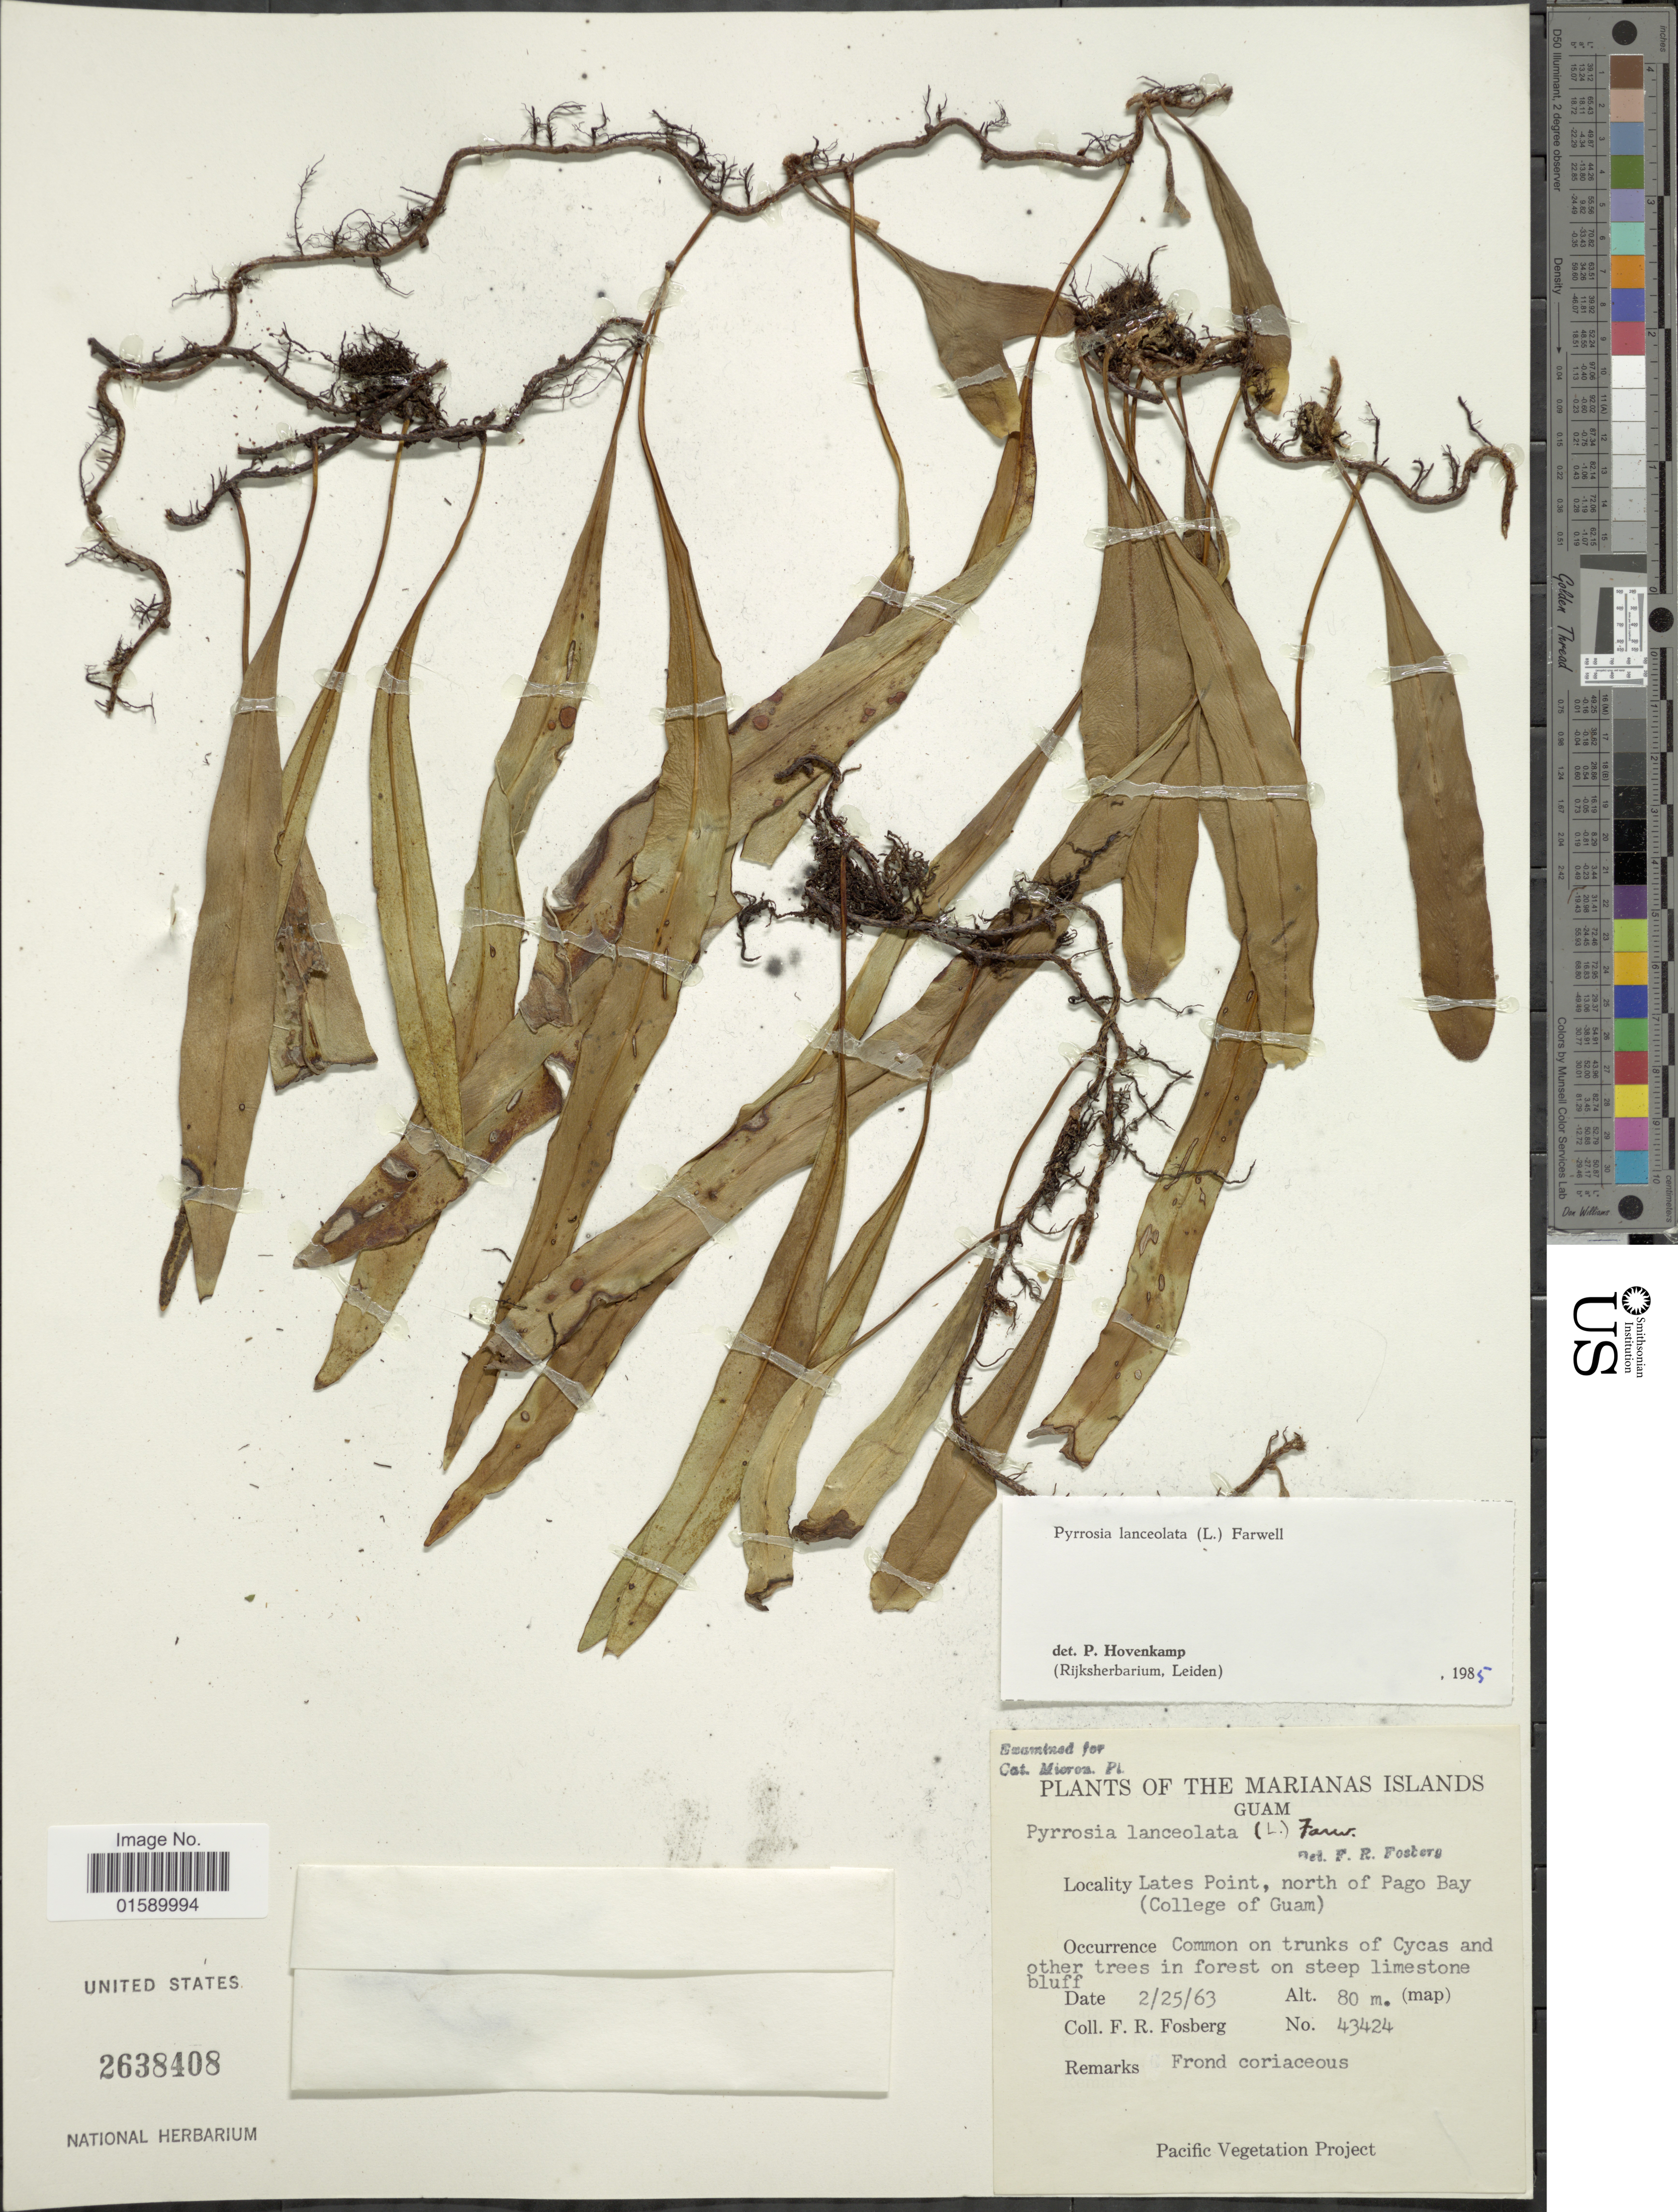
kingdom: Plantae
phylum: Tracheophyta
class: Polypodiopsida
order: Polypodiales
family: Polypodiaceae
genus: Pyrrosia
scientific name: Pyrrosia lanceolata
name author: (L.) Farw.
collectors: F. R. Fosberg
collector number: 43424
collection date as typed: Transcribed d/m/y: 25/2/63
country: Guam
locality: Marianas Islands, Guam. Lates Point, north of Pago Bay (College of Guam).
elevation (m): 80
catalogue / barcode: US 2638408